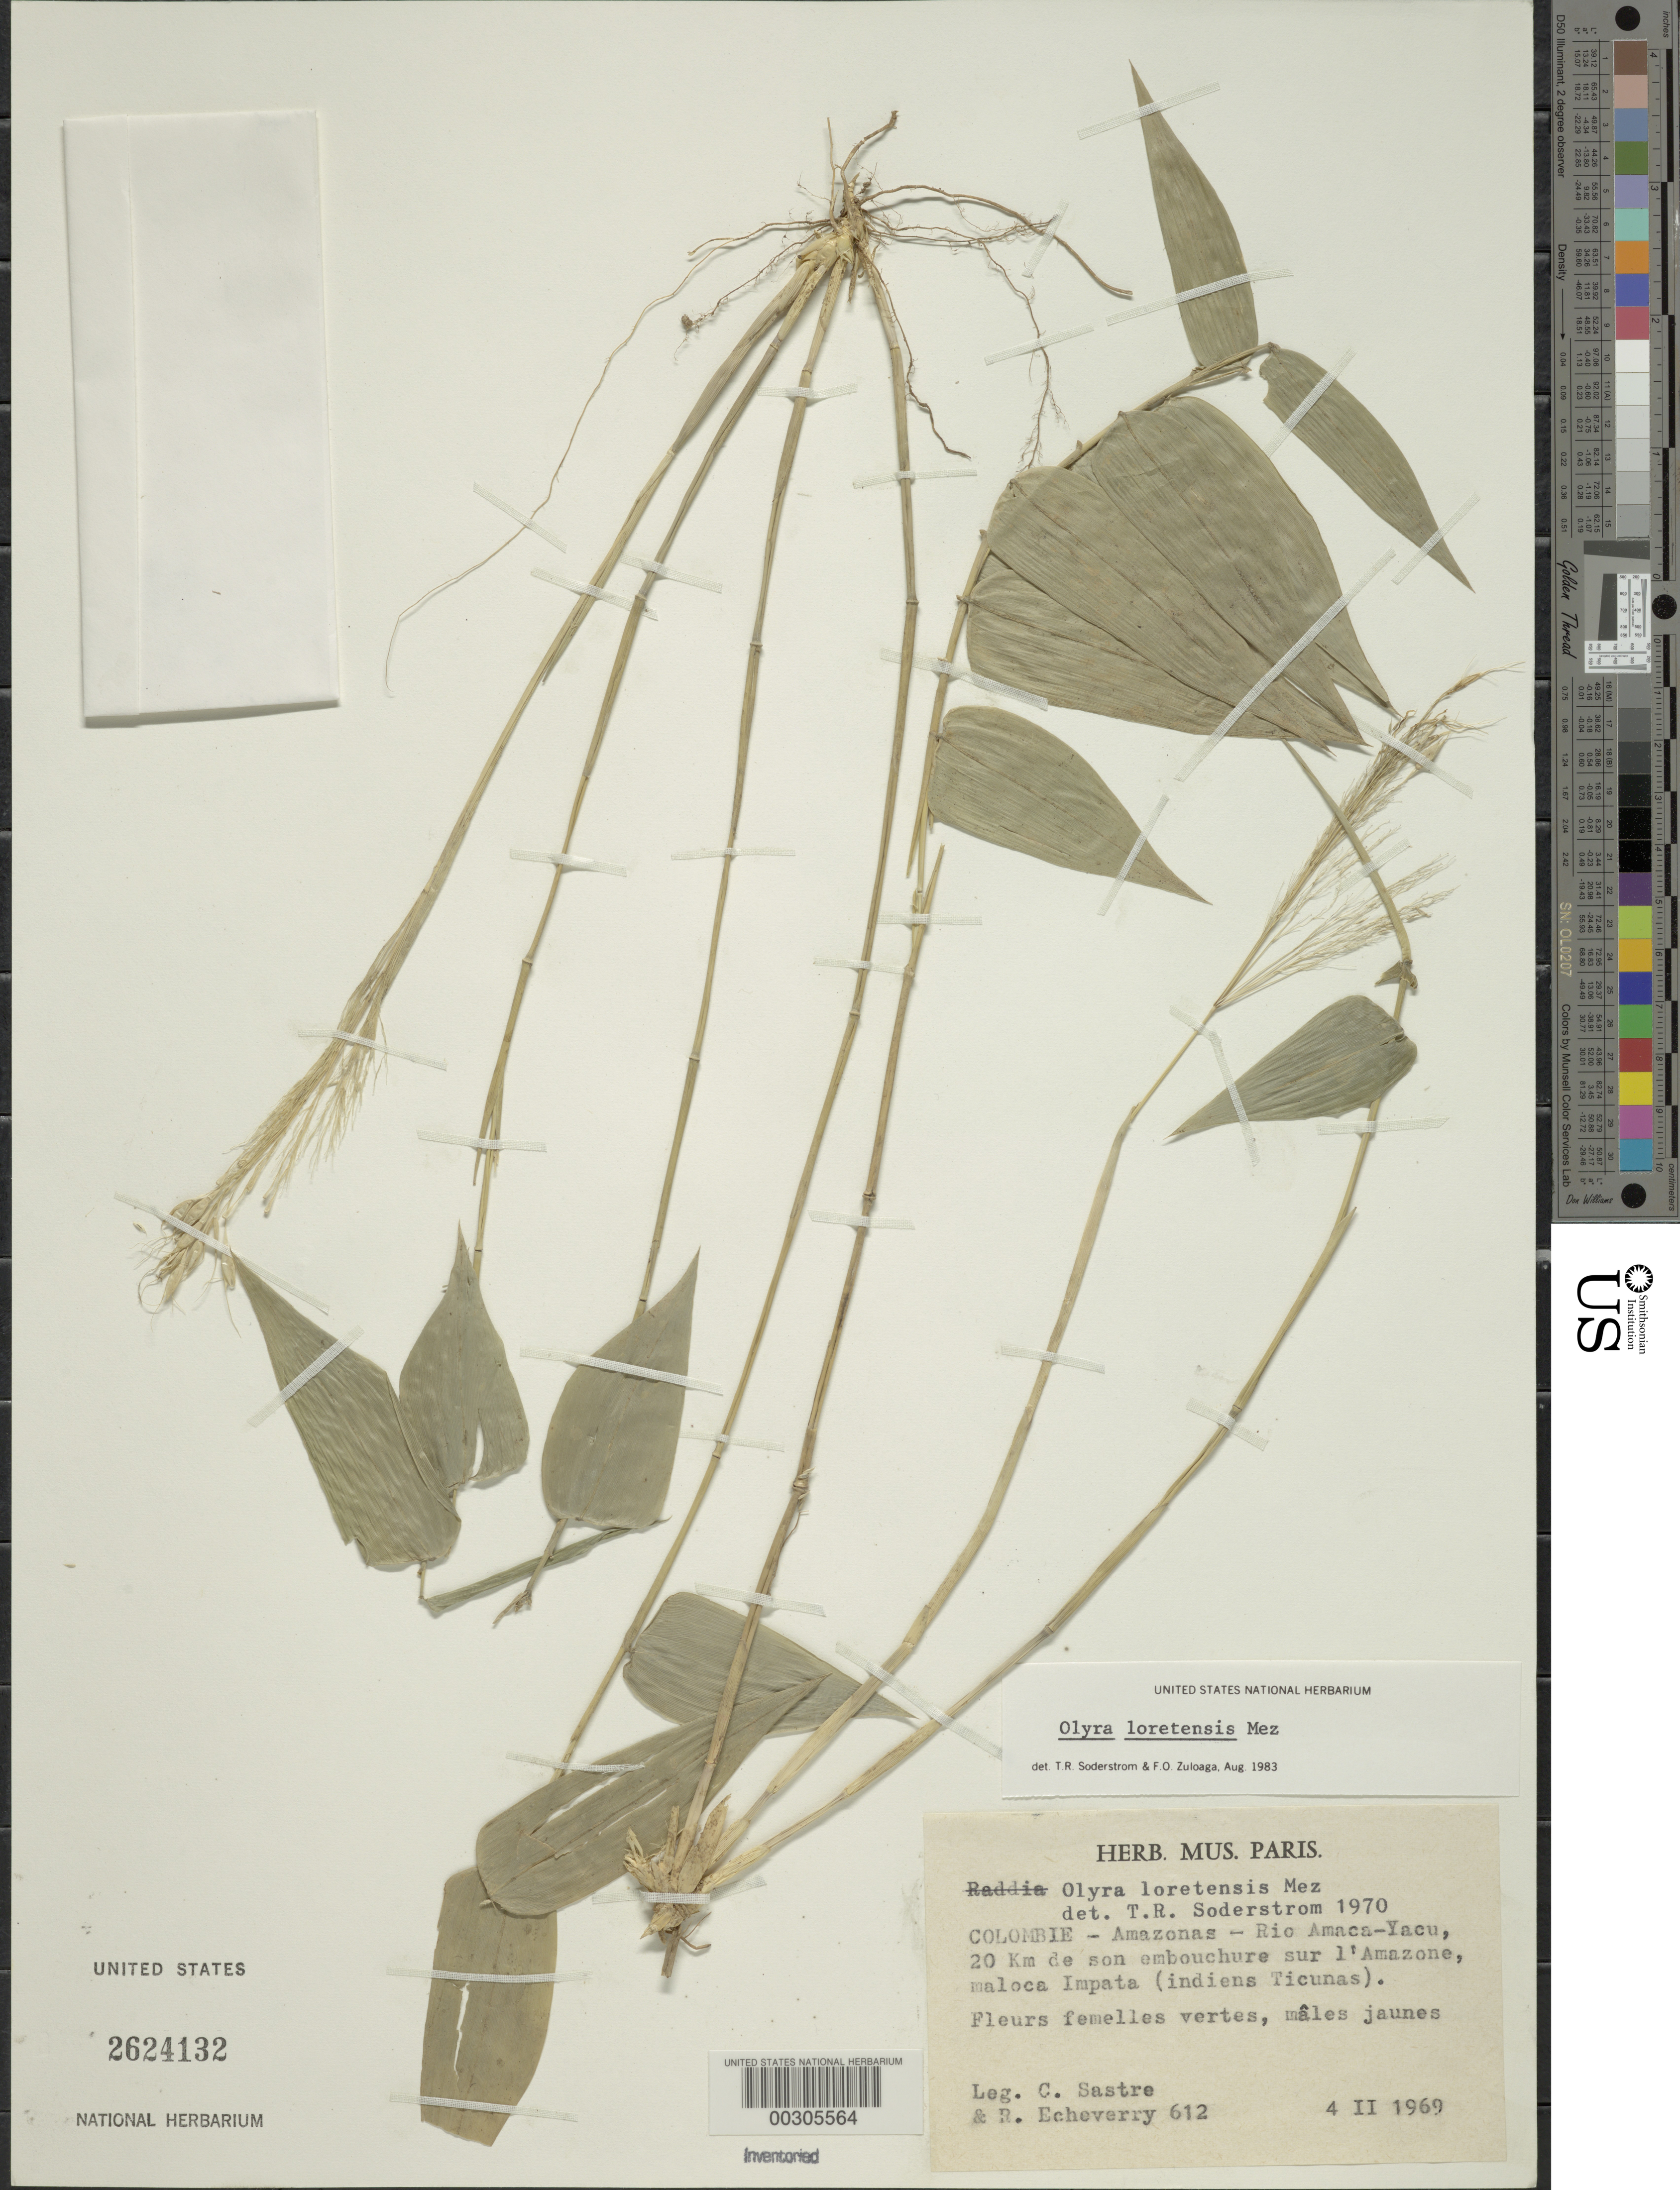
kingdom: Plantae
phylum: Tracheophyta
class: Liliopsida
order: Poales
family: Poaceae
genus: Olyra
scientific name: Olyra loretensis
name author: Mez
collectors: C. H. L. Sastre & R. Echeverry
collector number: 612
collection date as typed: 04 Feb 1969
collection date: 1969-02-04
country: Colombia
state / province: Amazônas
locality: Rio Amaca-Yacu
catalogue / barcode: US 2624132